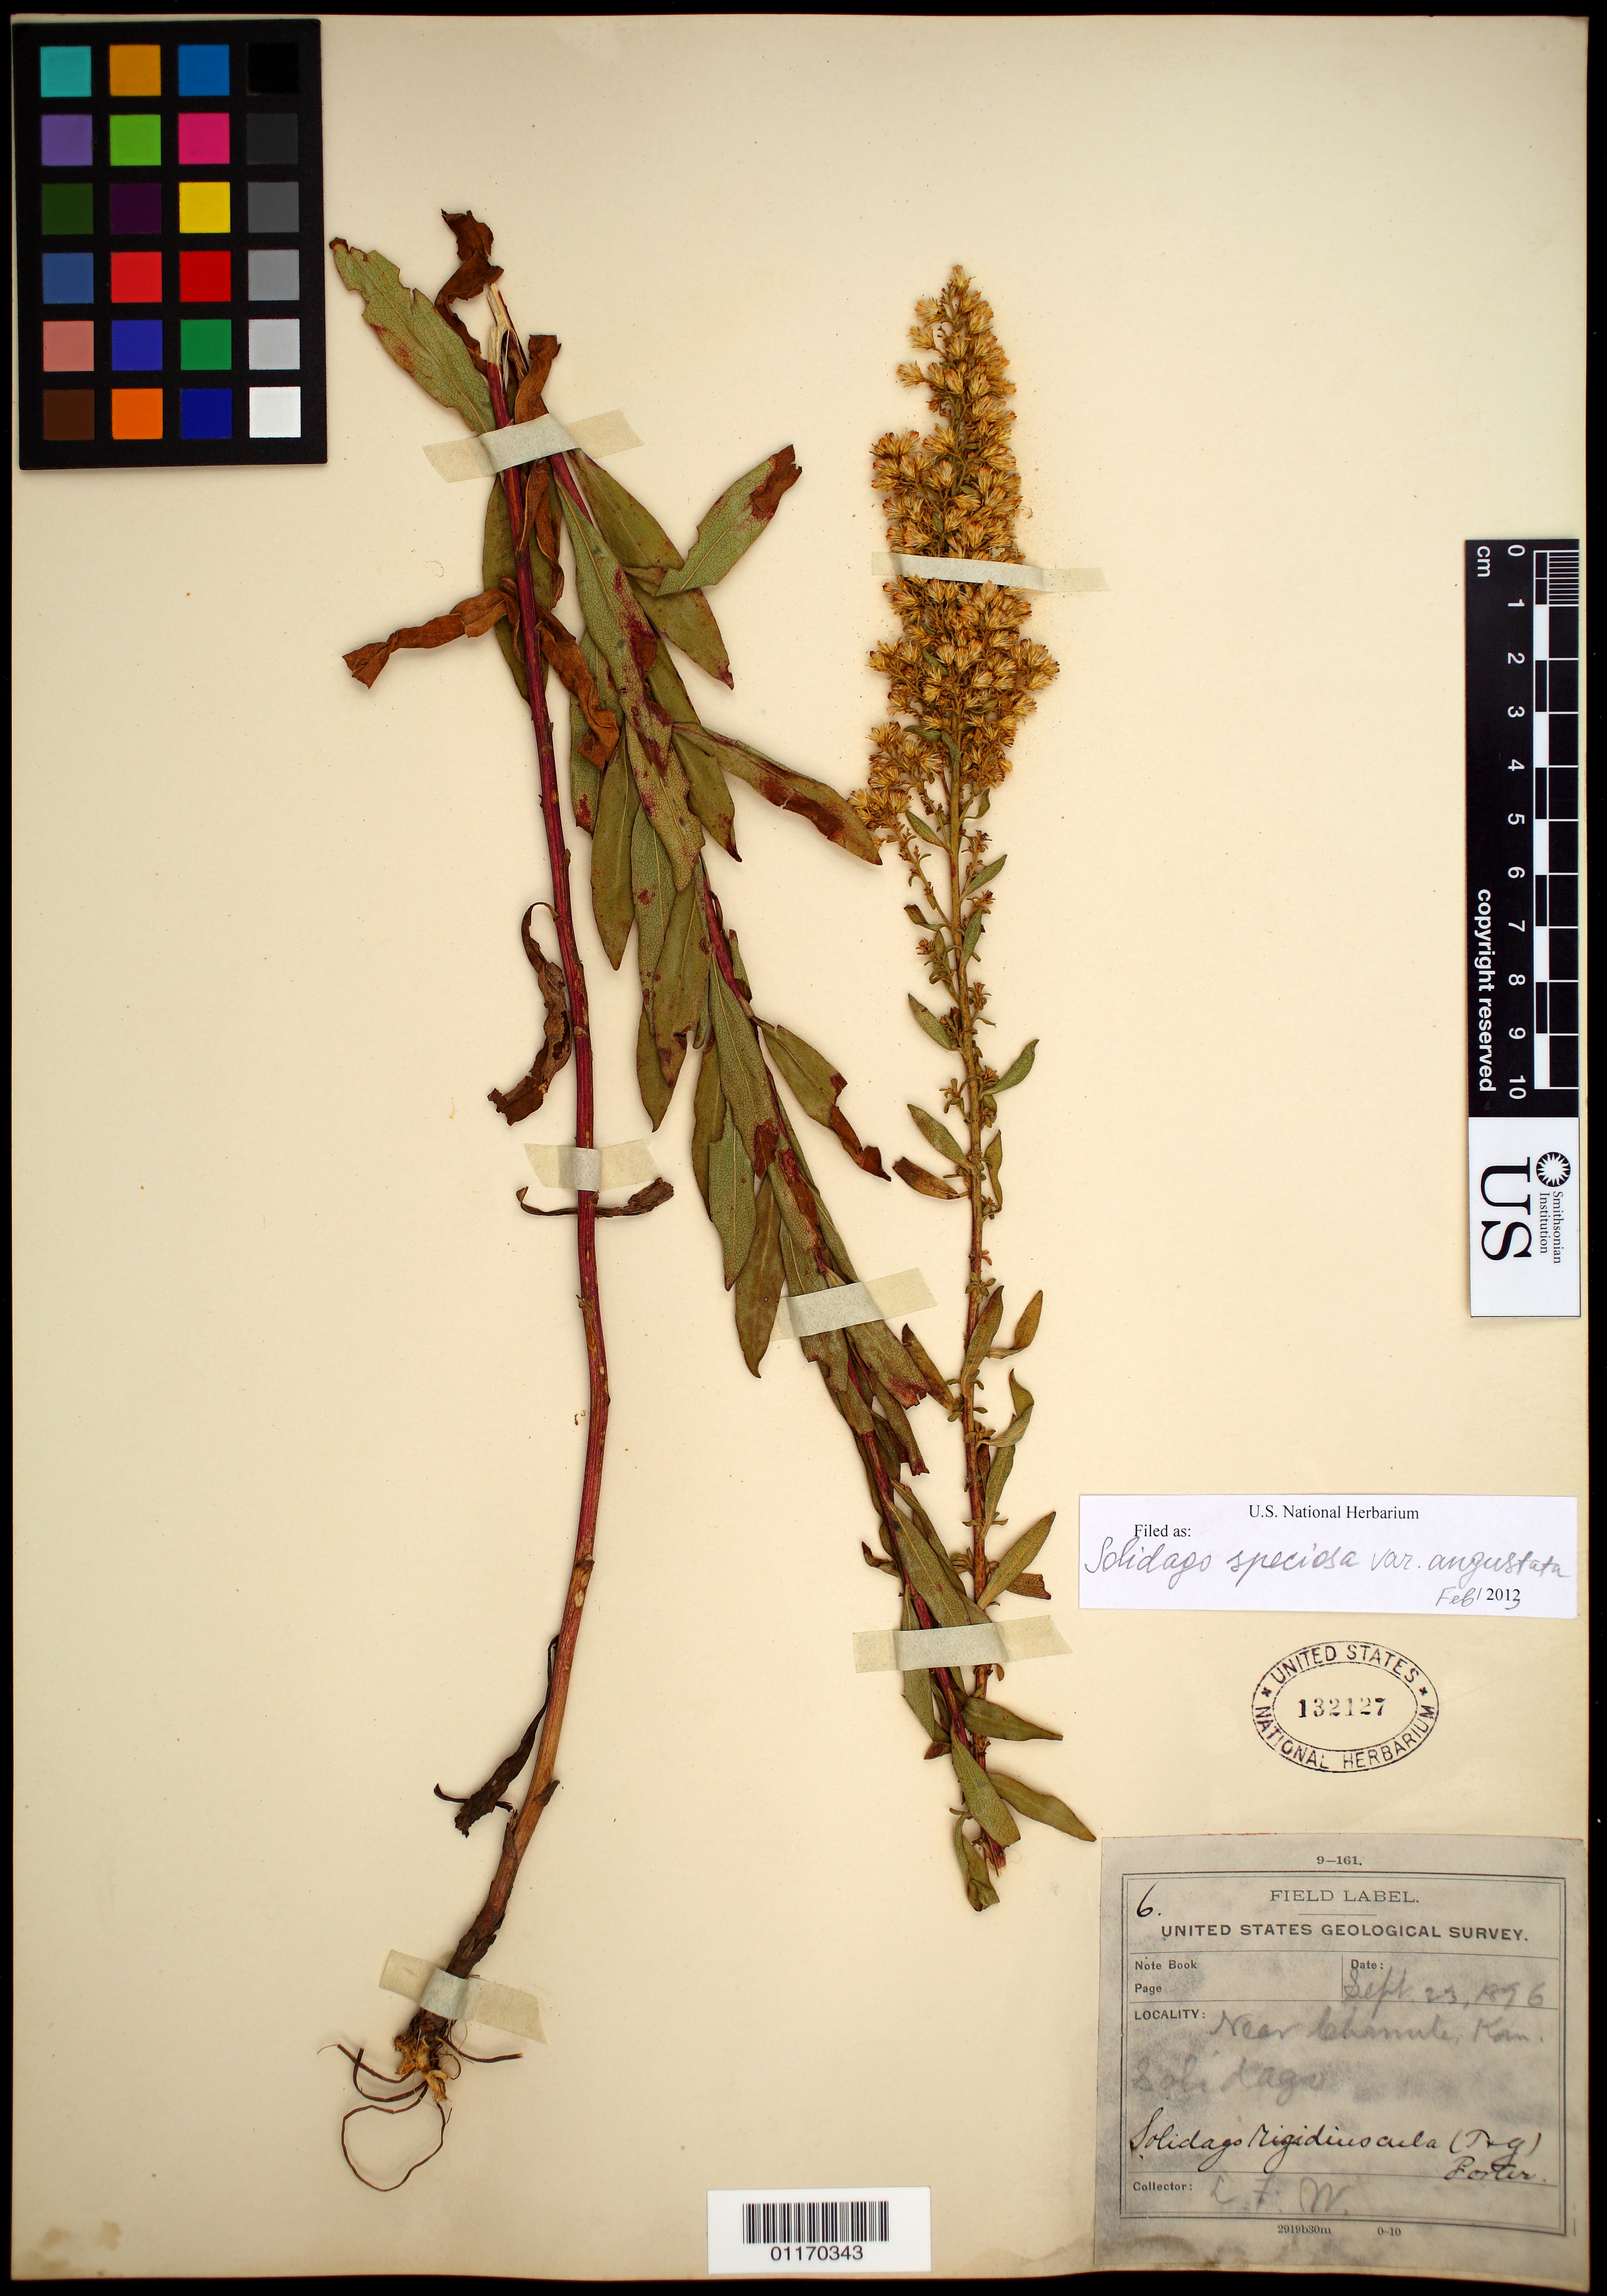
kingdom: Plantae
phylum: Tracheophyta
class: Magnoliopsida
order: Asterales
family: Asteraceae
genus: Solidago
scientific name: Solidago speciosa var. angustata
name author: Torr. & A. Gray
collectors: L. F. Ward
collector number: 6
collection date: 1896-09-23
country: United States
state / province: Kansas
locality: near Chanute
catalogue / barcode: US 132127